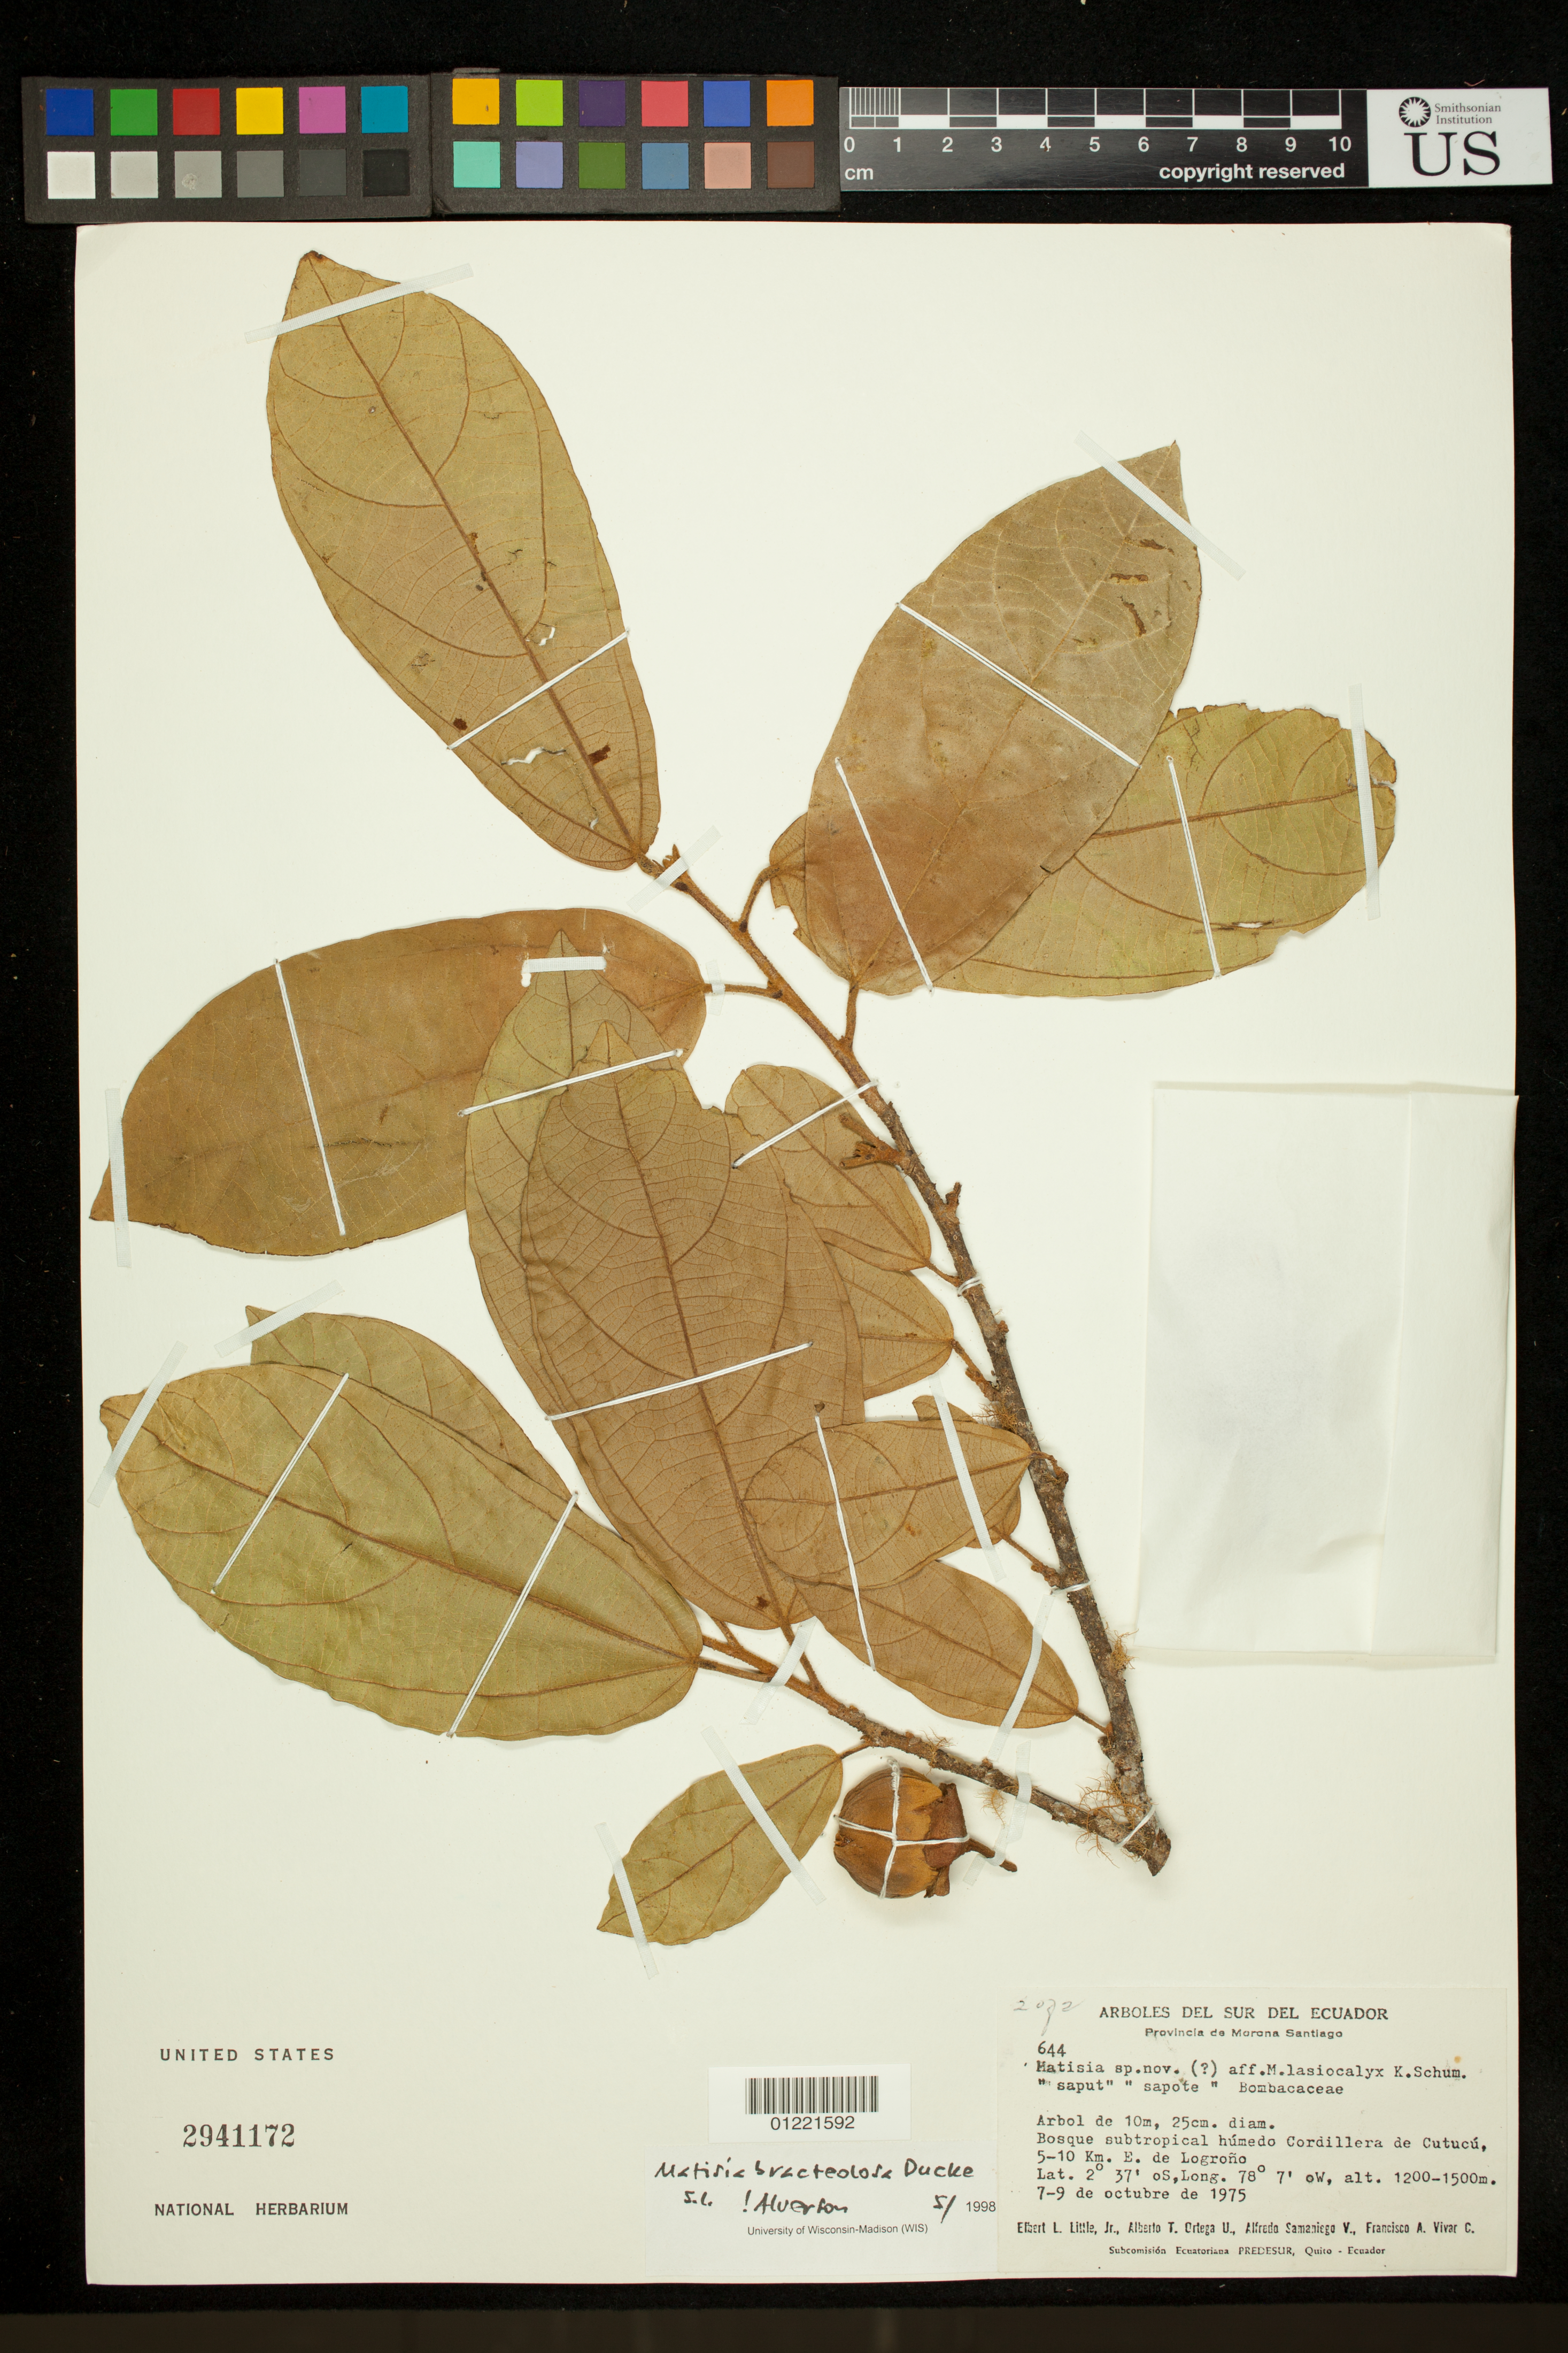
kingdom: Plantae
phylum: Tracheophyta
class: Magnoliopsida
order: Malvales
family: Malvaceae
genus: Matisia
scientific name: Matisia bracteolosa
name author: Ducke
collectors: E. L. Little, A. T. Ortega U., A. V. Samaniego & F. A. Vivar C.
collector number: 644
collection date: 1975-10-07/1975-10-09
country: Ecuador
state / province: Morona-Santiago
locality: Cordillera de Cutucu, 5-10 Km. E. de Logrono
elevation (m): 1200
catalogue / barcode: US 2941172